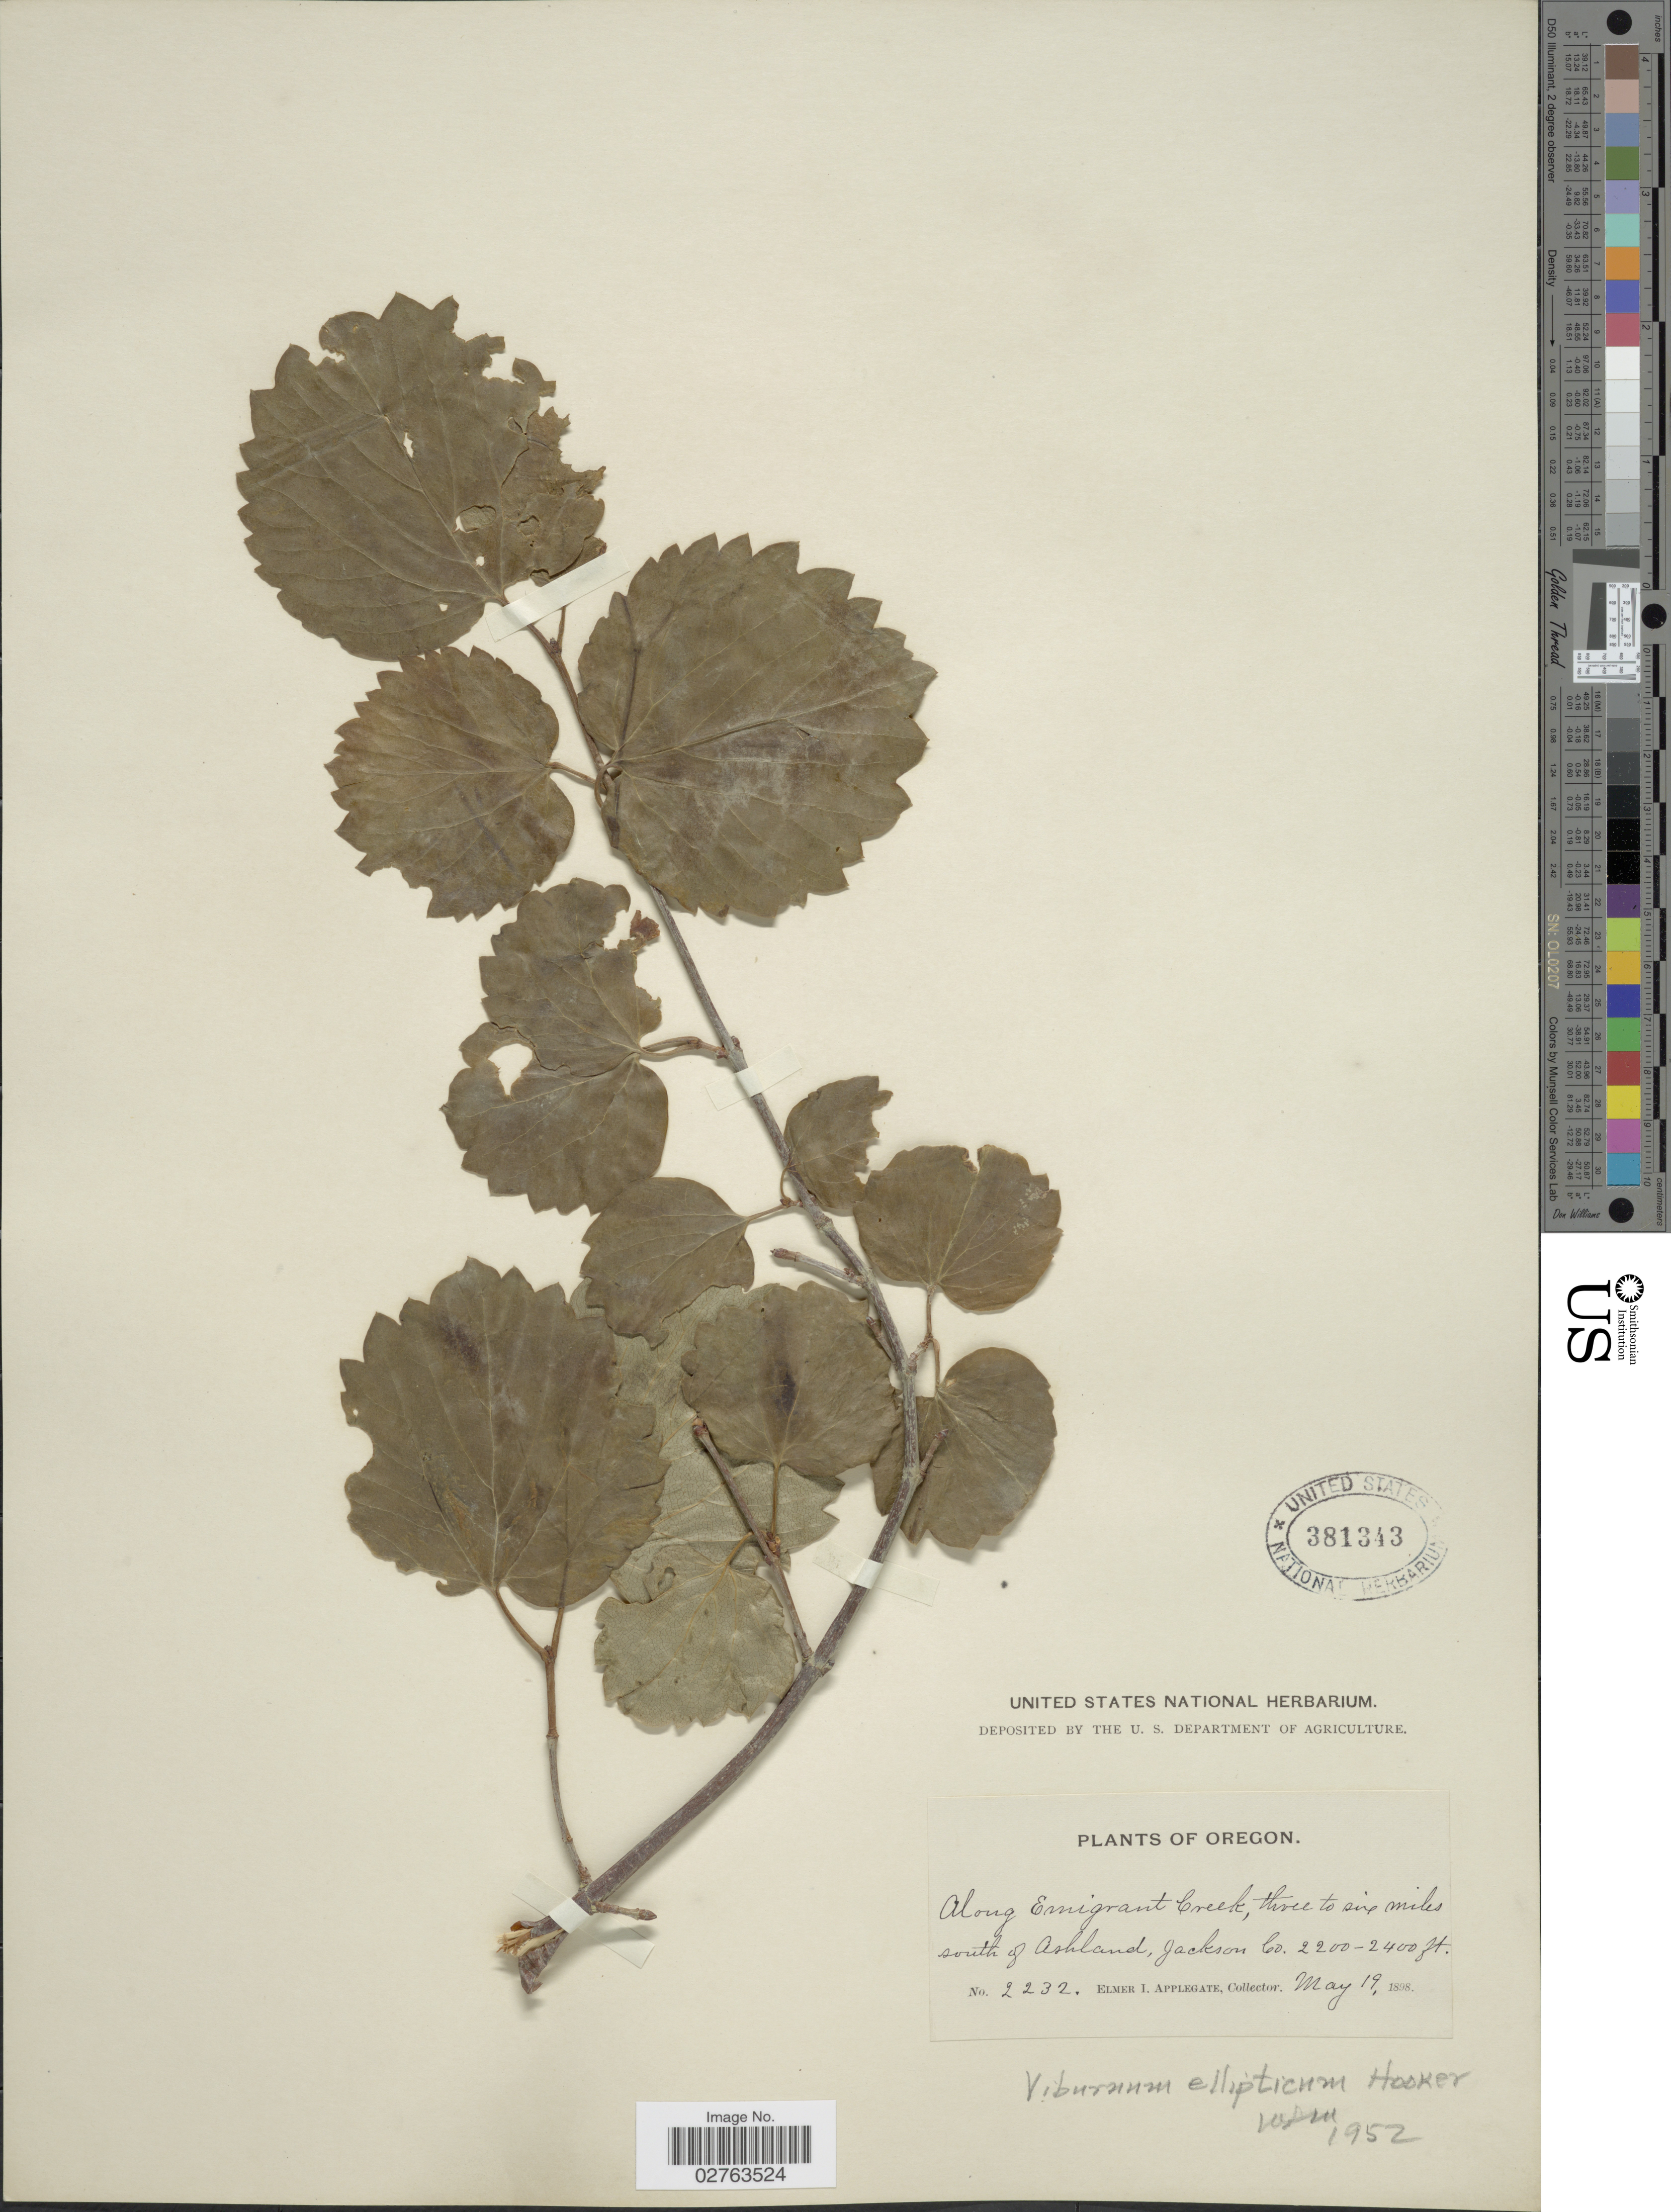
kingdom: Plantae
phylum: Tracheophyta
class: Magnoliopsida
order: Dipsacales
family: Viburnaceae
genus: Viburnum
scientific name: Viburnum ellipticum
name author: Hook.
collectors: E. I. Applegate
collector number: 2232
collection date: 1898-05-19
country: United States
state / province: Oregon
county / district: Jackson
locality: Along Emigrant Creek, three to six miles south of Ashland, Jackson Co.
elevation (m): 671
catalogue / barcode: US 381343